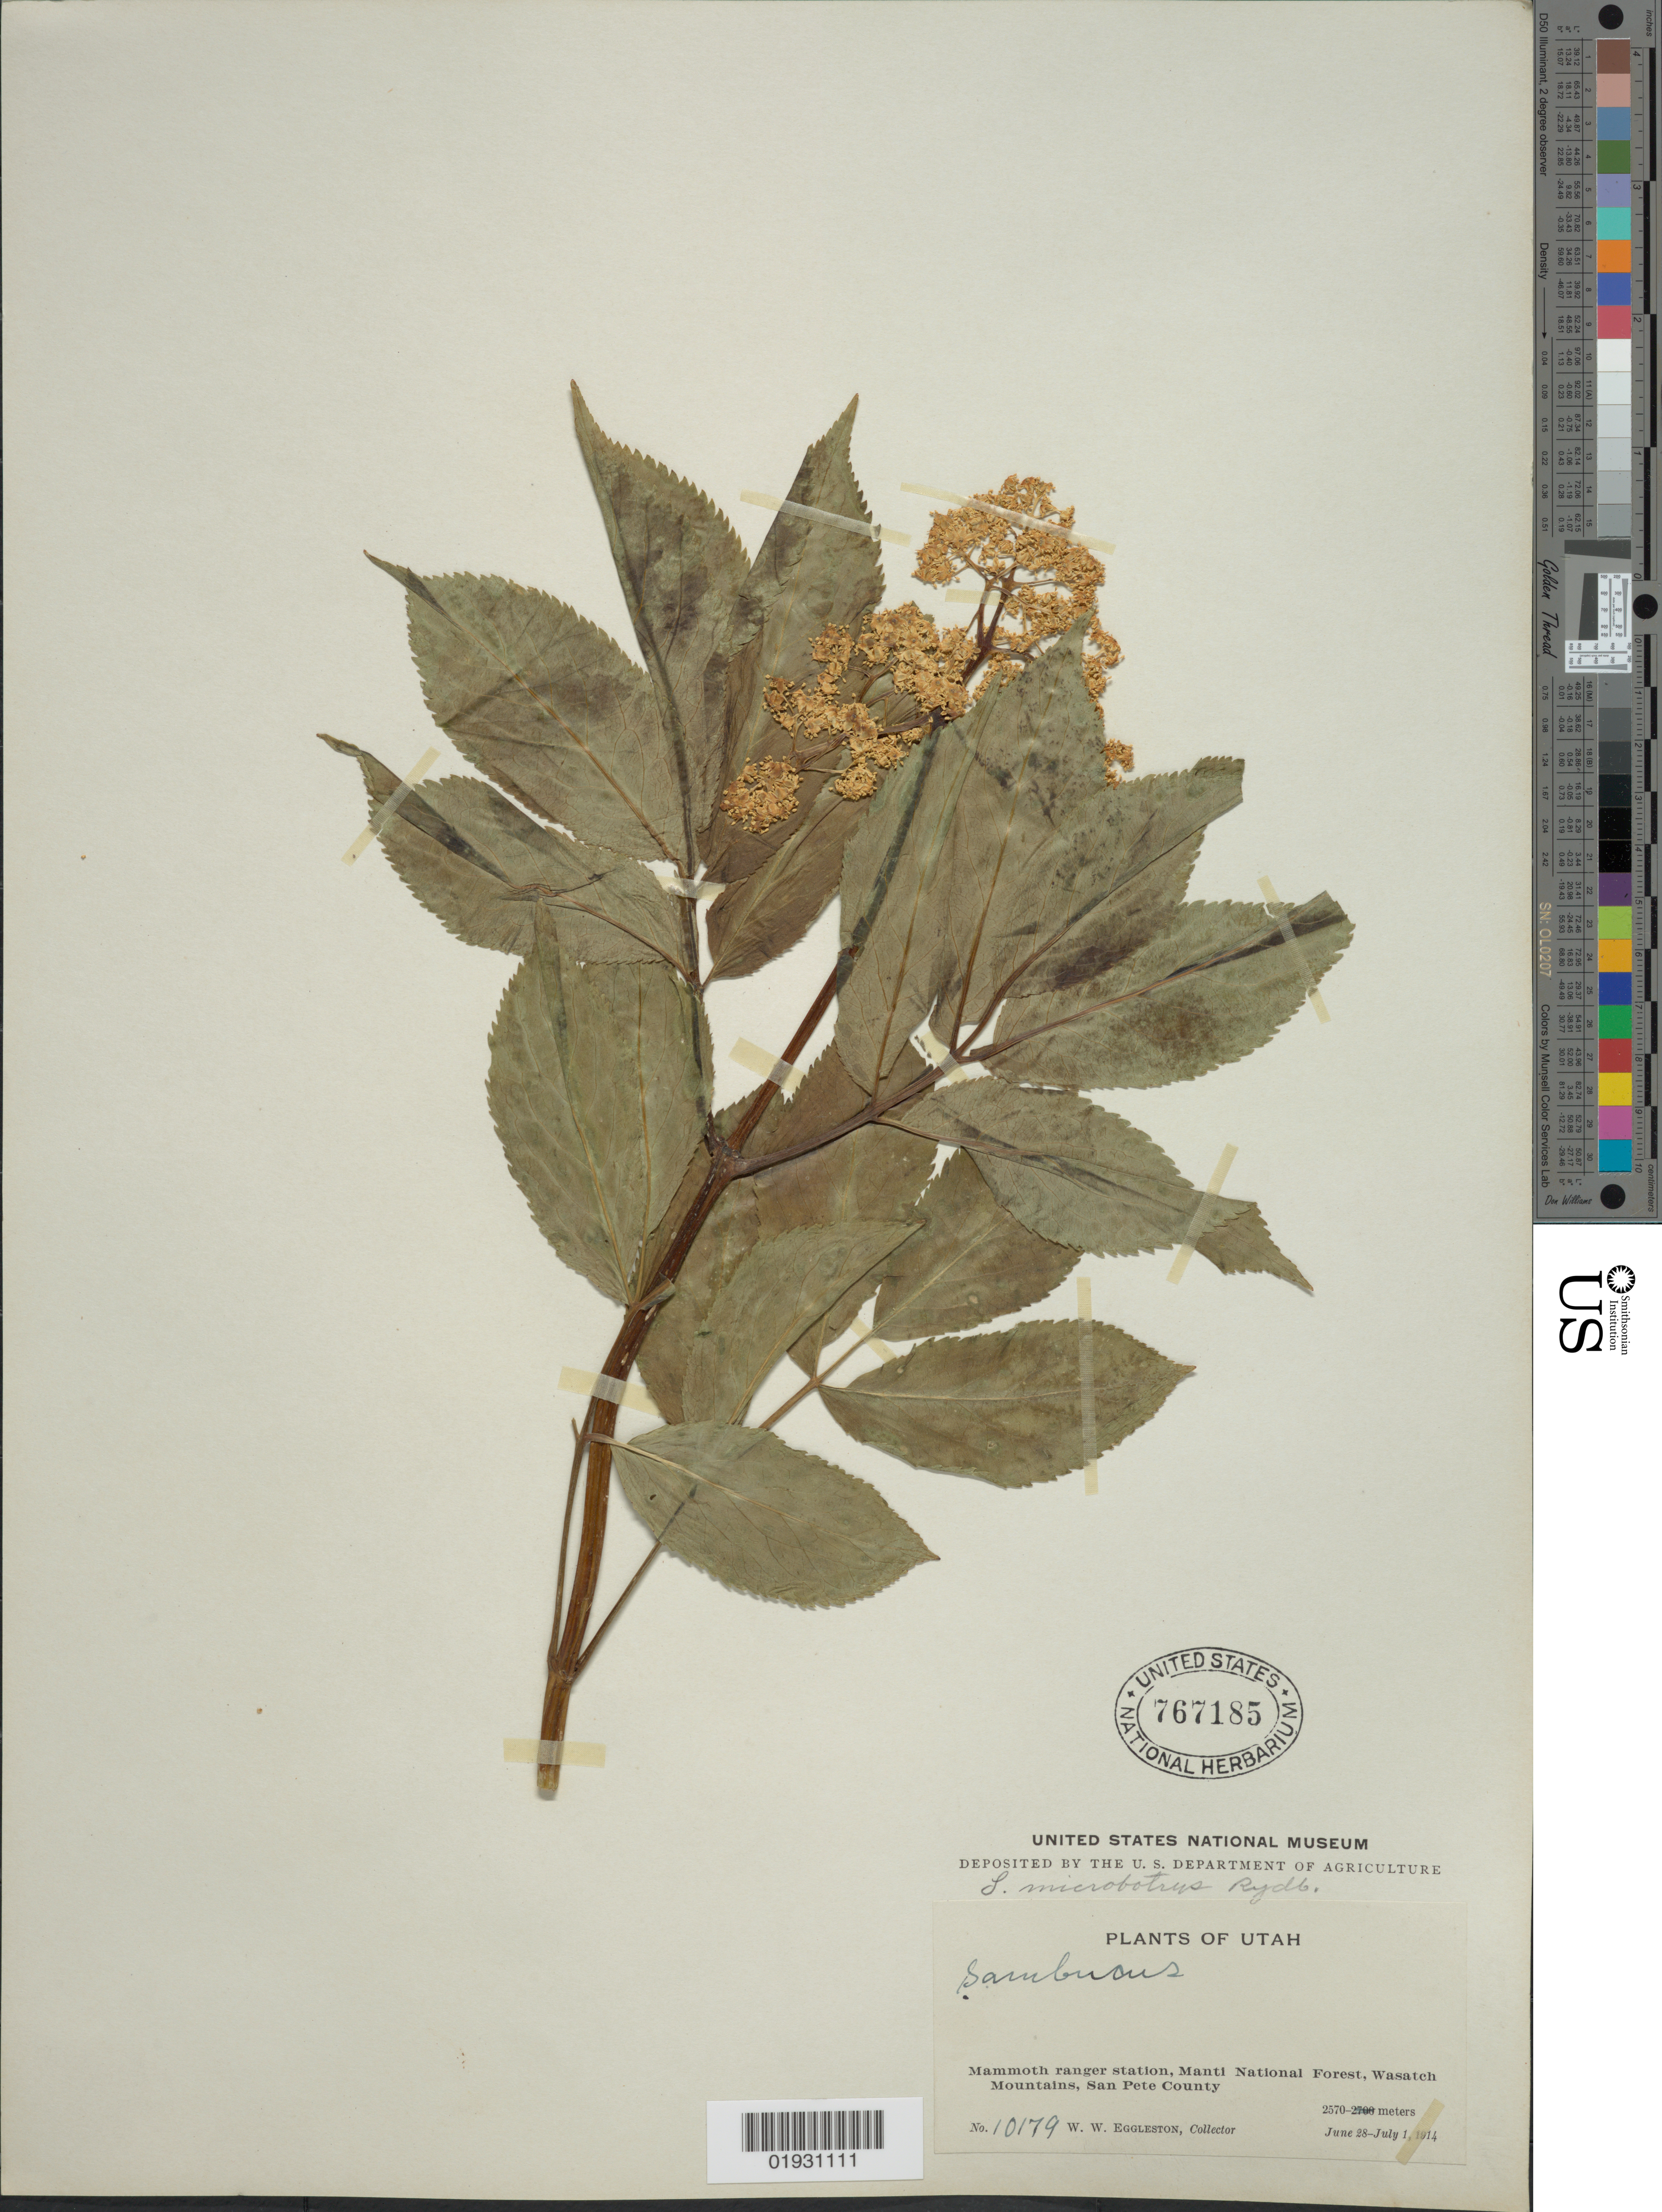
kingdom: Plantae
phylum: Tracheophyta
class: Magnoliopsida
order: Dipsacales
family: Viburnaceae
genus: Sambucus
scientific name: Sambucus microbotrys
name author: Rydb.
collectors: W. W. Eggleston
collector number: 10179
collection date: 1914-06-28/1914-07-01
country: United States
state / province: Utah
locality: Mamoth ranger station, Manti National Forest, Wasatch Mountains, San Pete County.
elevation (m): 2570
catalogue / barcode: US 767185